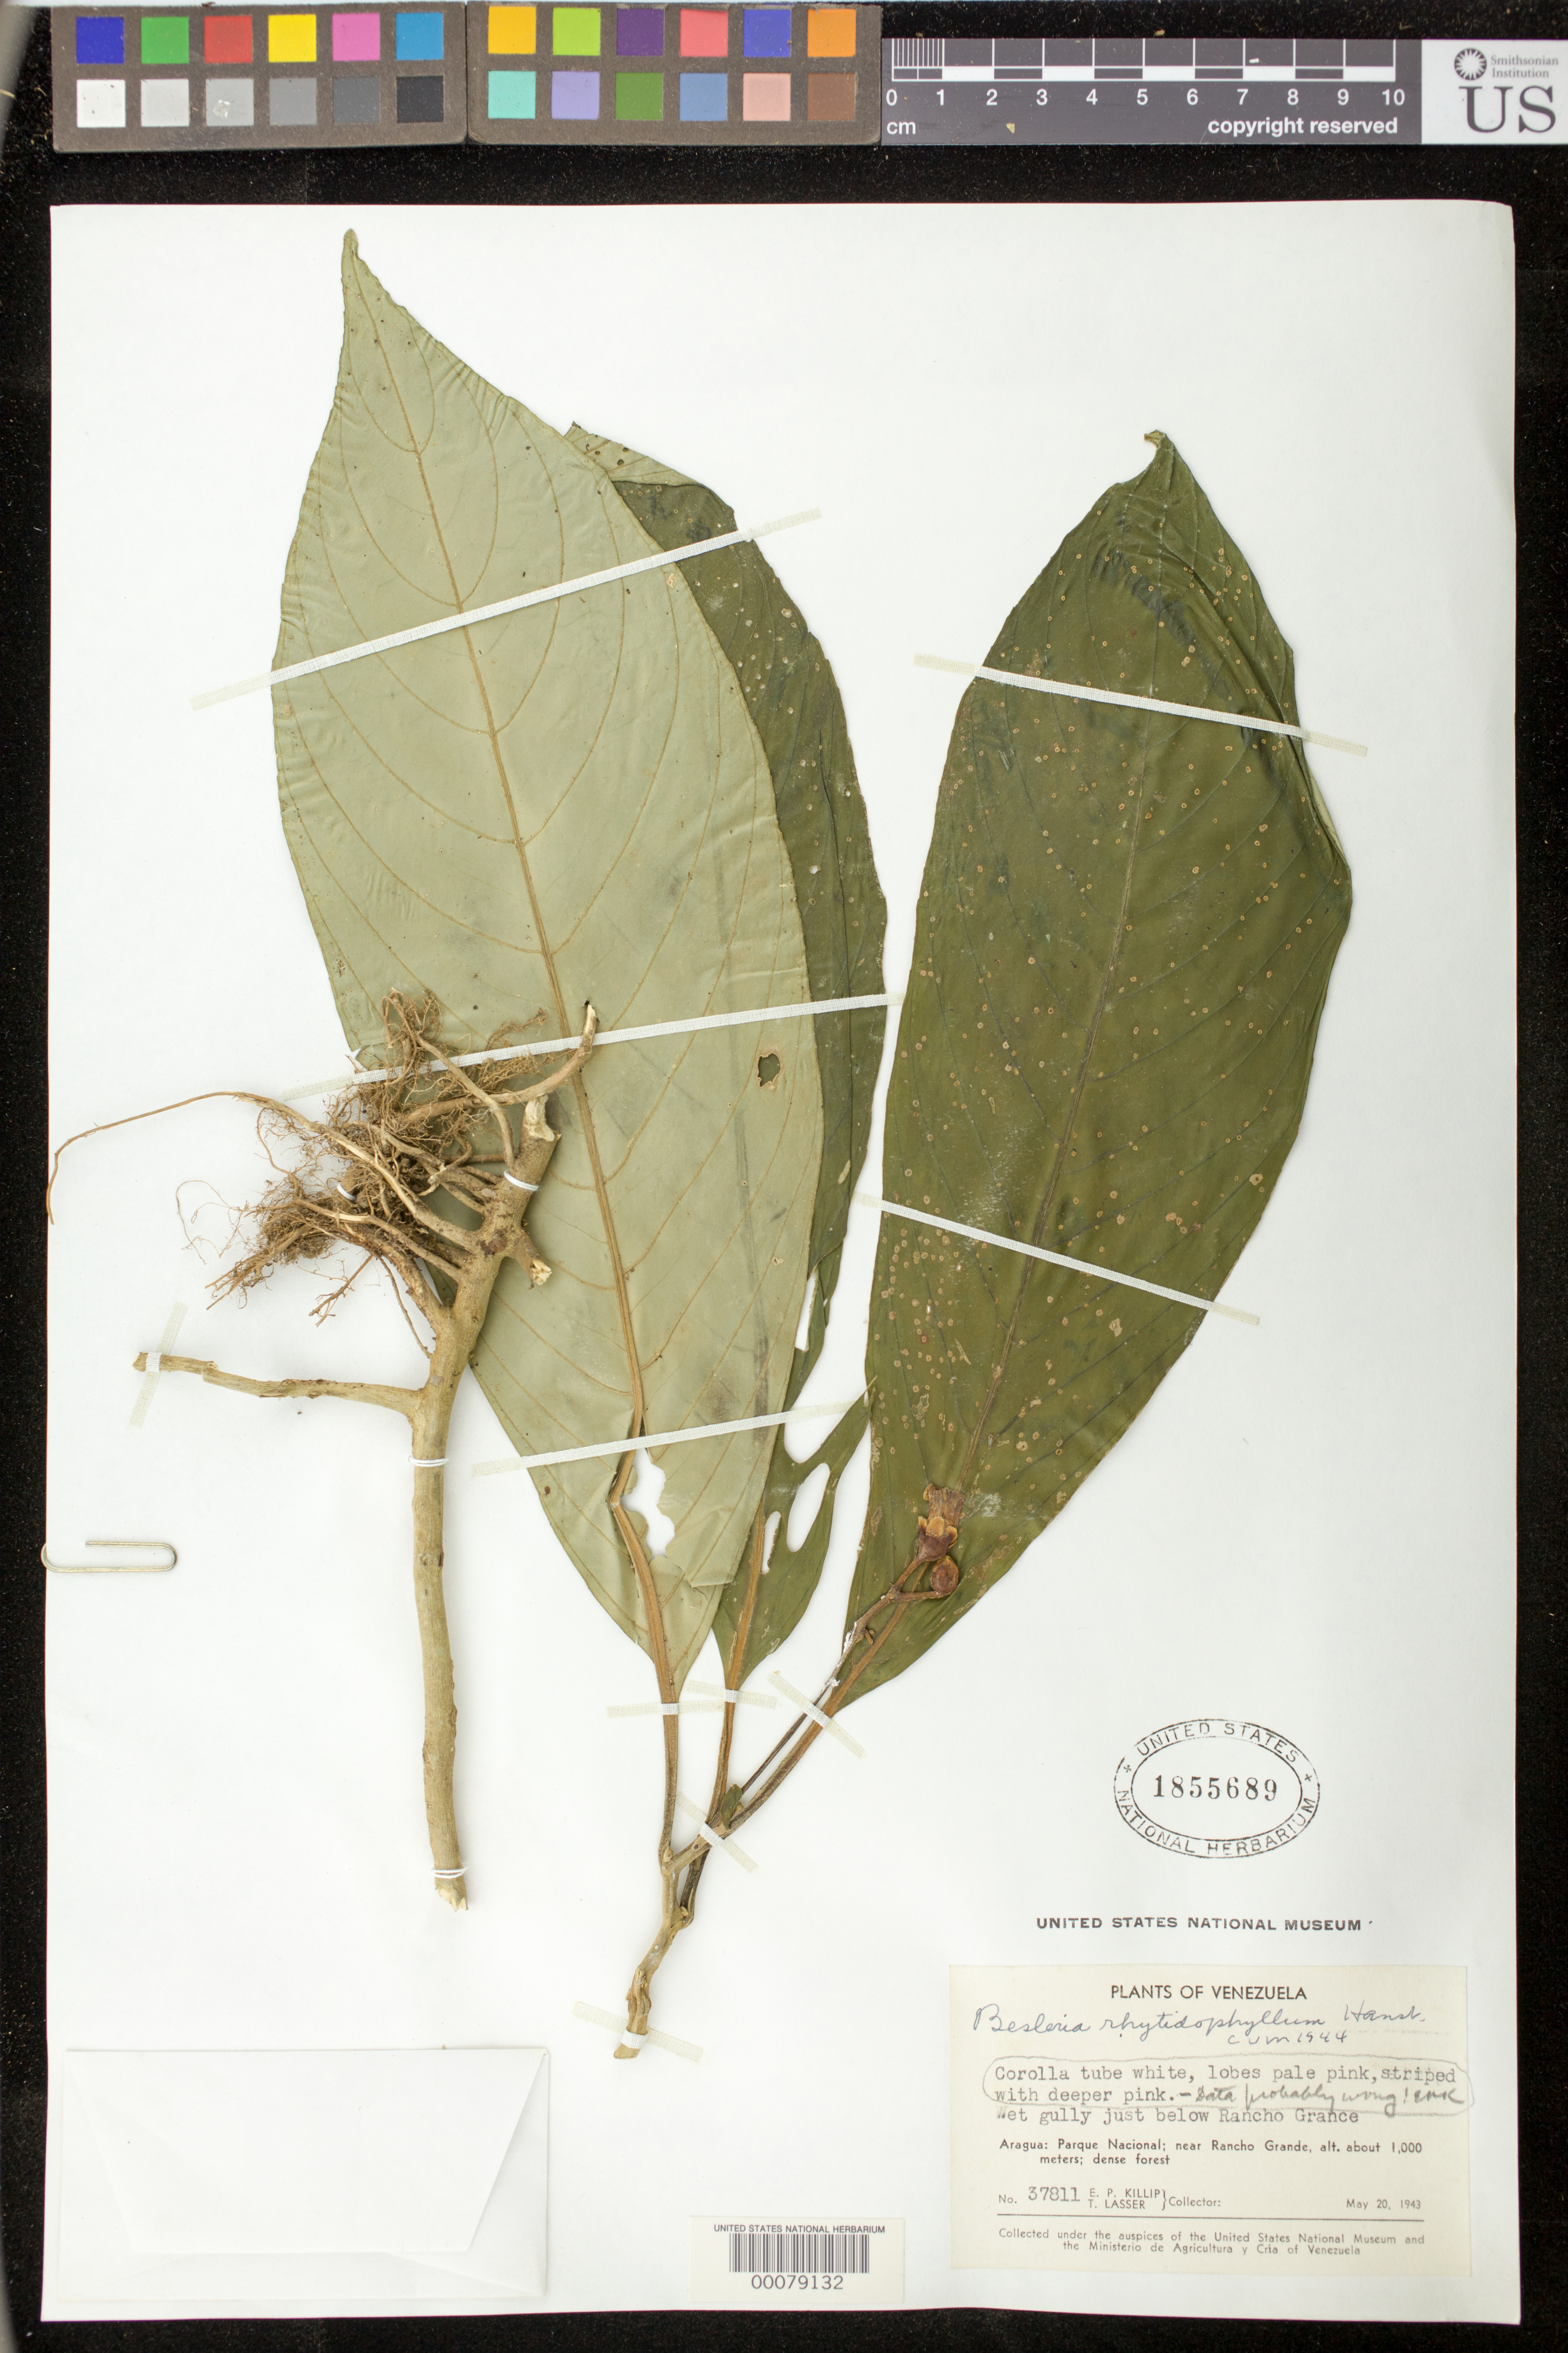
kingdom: Plantae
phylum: Tracheophyta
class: Magnoliopsida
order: Lamiales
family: Gesneriaceae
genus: Besleria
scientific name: Besleria rhytidophyllum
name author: Hanst.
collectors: E. P. Killip & T. Lasser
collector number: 37811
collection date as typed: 20 May 1943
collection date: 1943-05-20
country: Venezuela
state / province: Aragua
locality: Parque Nacional, just below Rancho Grande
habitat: Dense forest, wet gully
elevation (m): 1000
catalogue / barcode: US 1855689